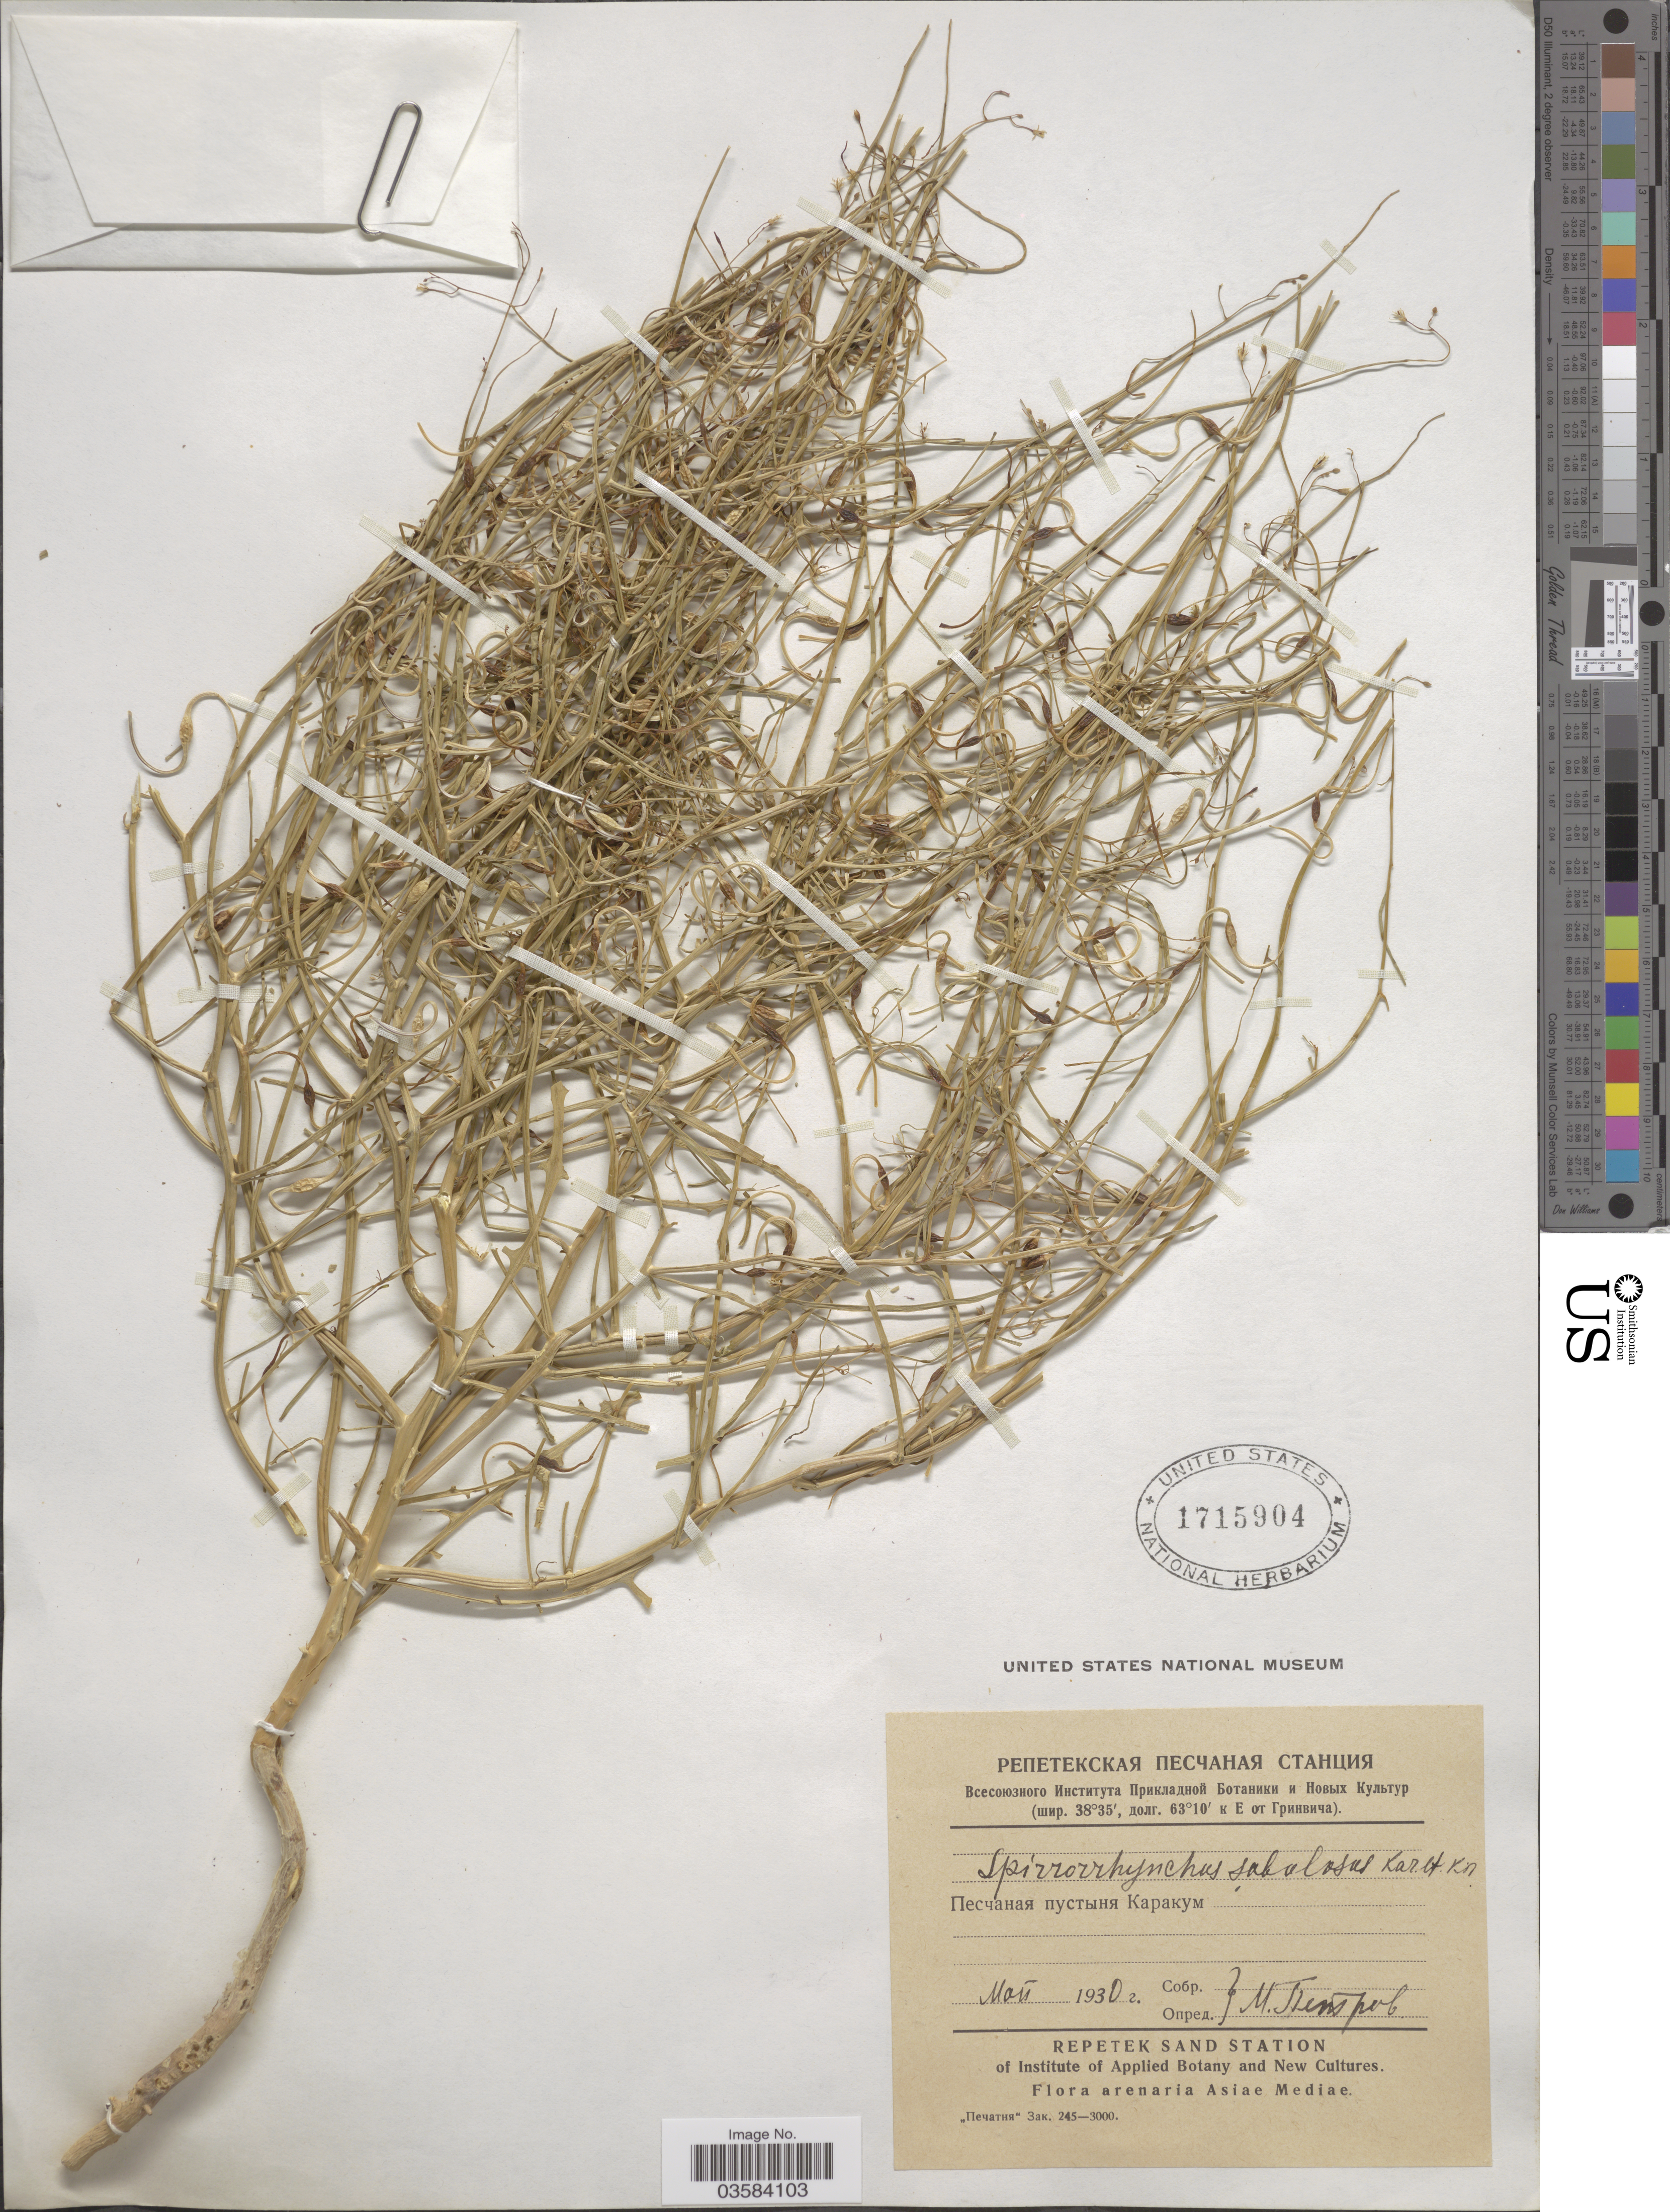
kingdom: Plantae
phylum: Tracheophyta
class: Magnoliopsida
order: Brassicales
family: Brassicaceae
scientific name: Spirorrhynchus sabulosus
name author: Karelin & Kirilov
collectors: M. Petrov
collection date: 1930-03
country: Turkmenistan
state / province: Lebap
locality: Karakum Desert. Arenaria Asiae Mediae.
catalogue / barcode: US 1715904